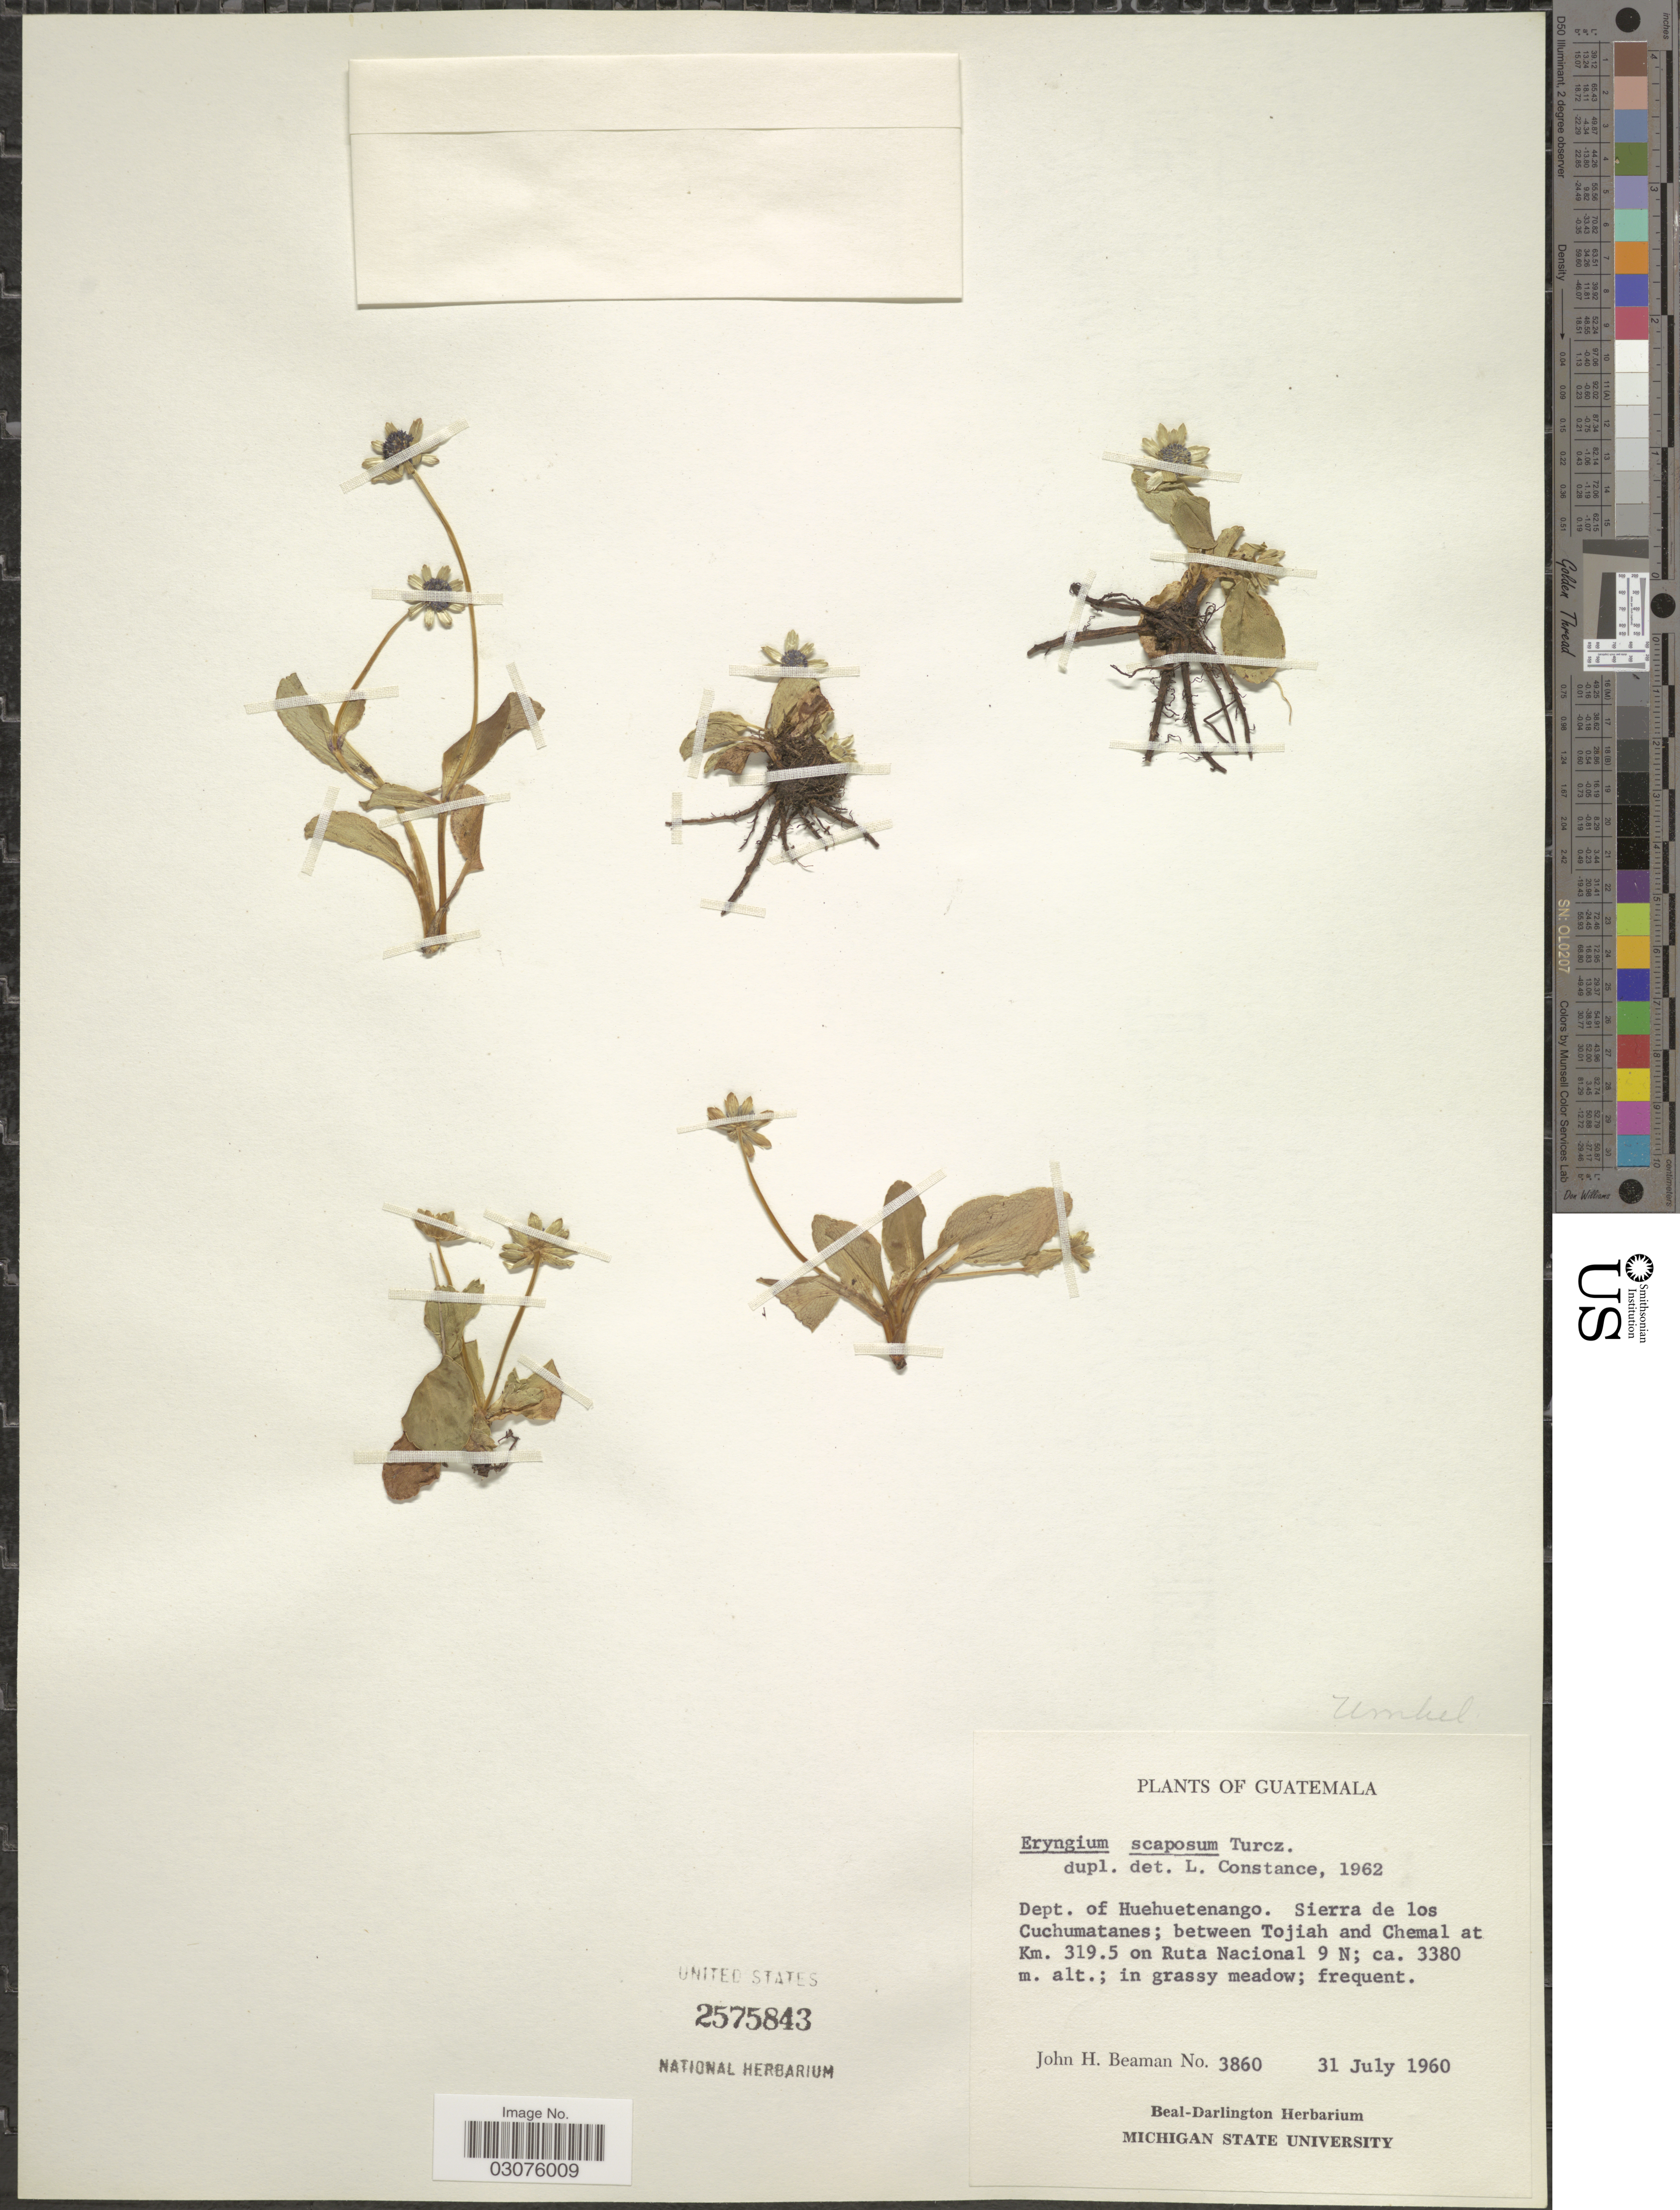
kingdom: Plantae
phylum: Tracheophyta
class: Magnoliopsida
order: Apiales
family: Apiaceae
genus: Eryngium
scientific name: Eryngium scaposum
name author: Turcz.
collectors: J. H. Beaman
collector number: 3860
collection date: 1960-07-31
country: Guatemala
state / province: Huehuetenango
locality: Dept. of Huehuetenango. Sierra de los Cuchumatanes; between Tojiah and Chemal at Km. 319.5 on Ruta Nacional 9 N.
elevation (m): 3380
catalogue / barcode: US 2575843